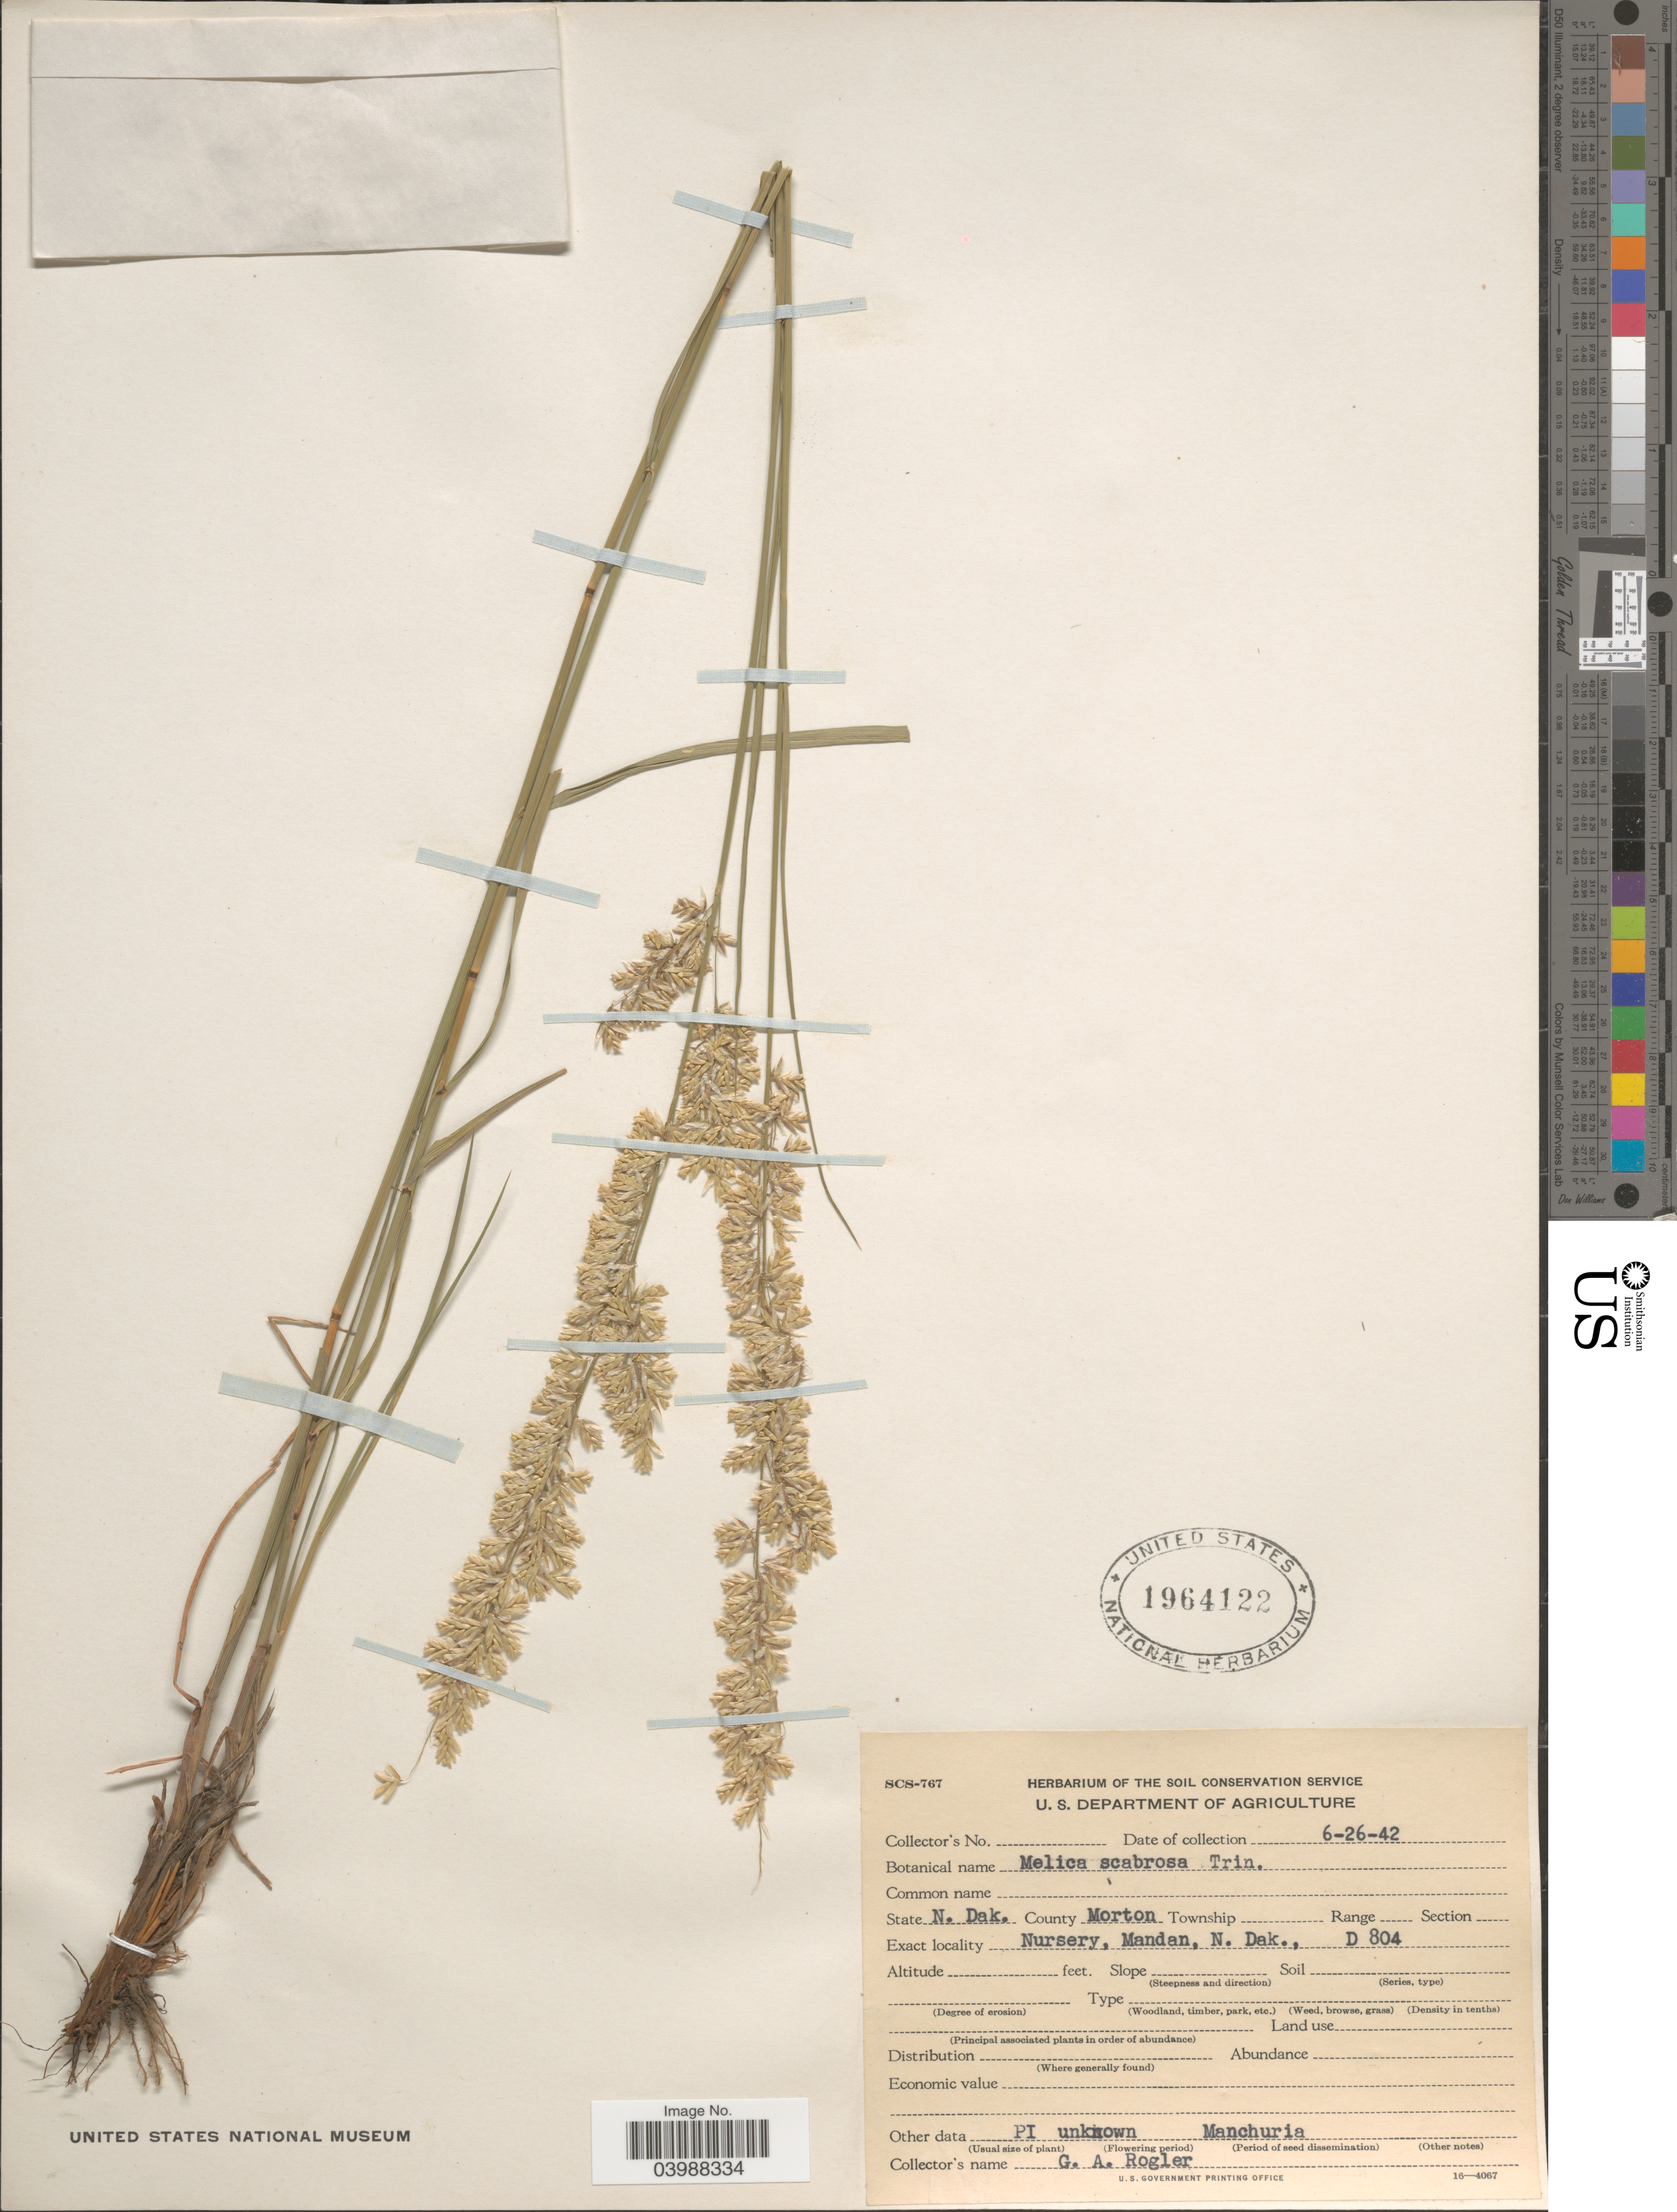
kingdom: Plantae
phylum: Tracheophyta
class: Liliopsida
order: Poales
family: Poaceae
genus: Melica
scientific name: Melica scabrosa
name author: Trin.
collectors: G. Rogler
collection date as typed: Transcribed d/m/y: 26/6/42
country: United States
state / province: North Dakota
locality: County Morton. Nursery, Mandan, N. Dak., D804.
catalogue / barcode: US 1964122